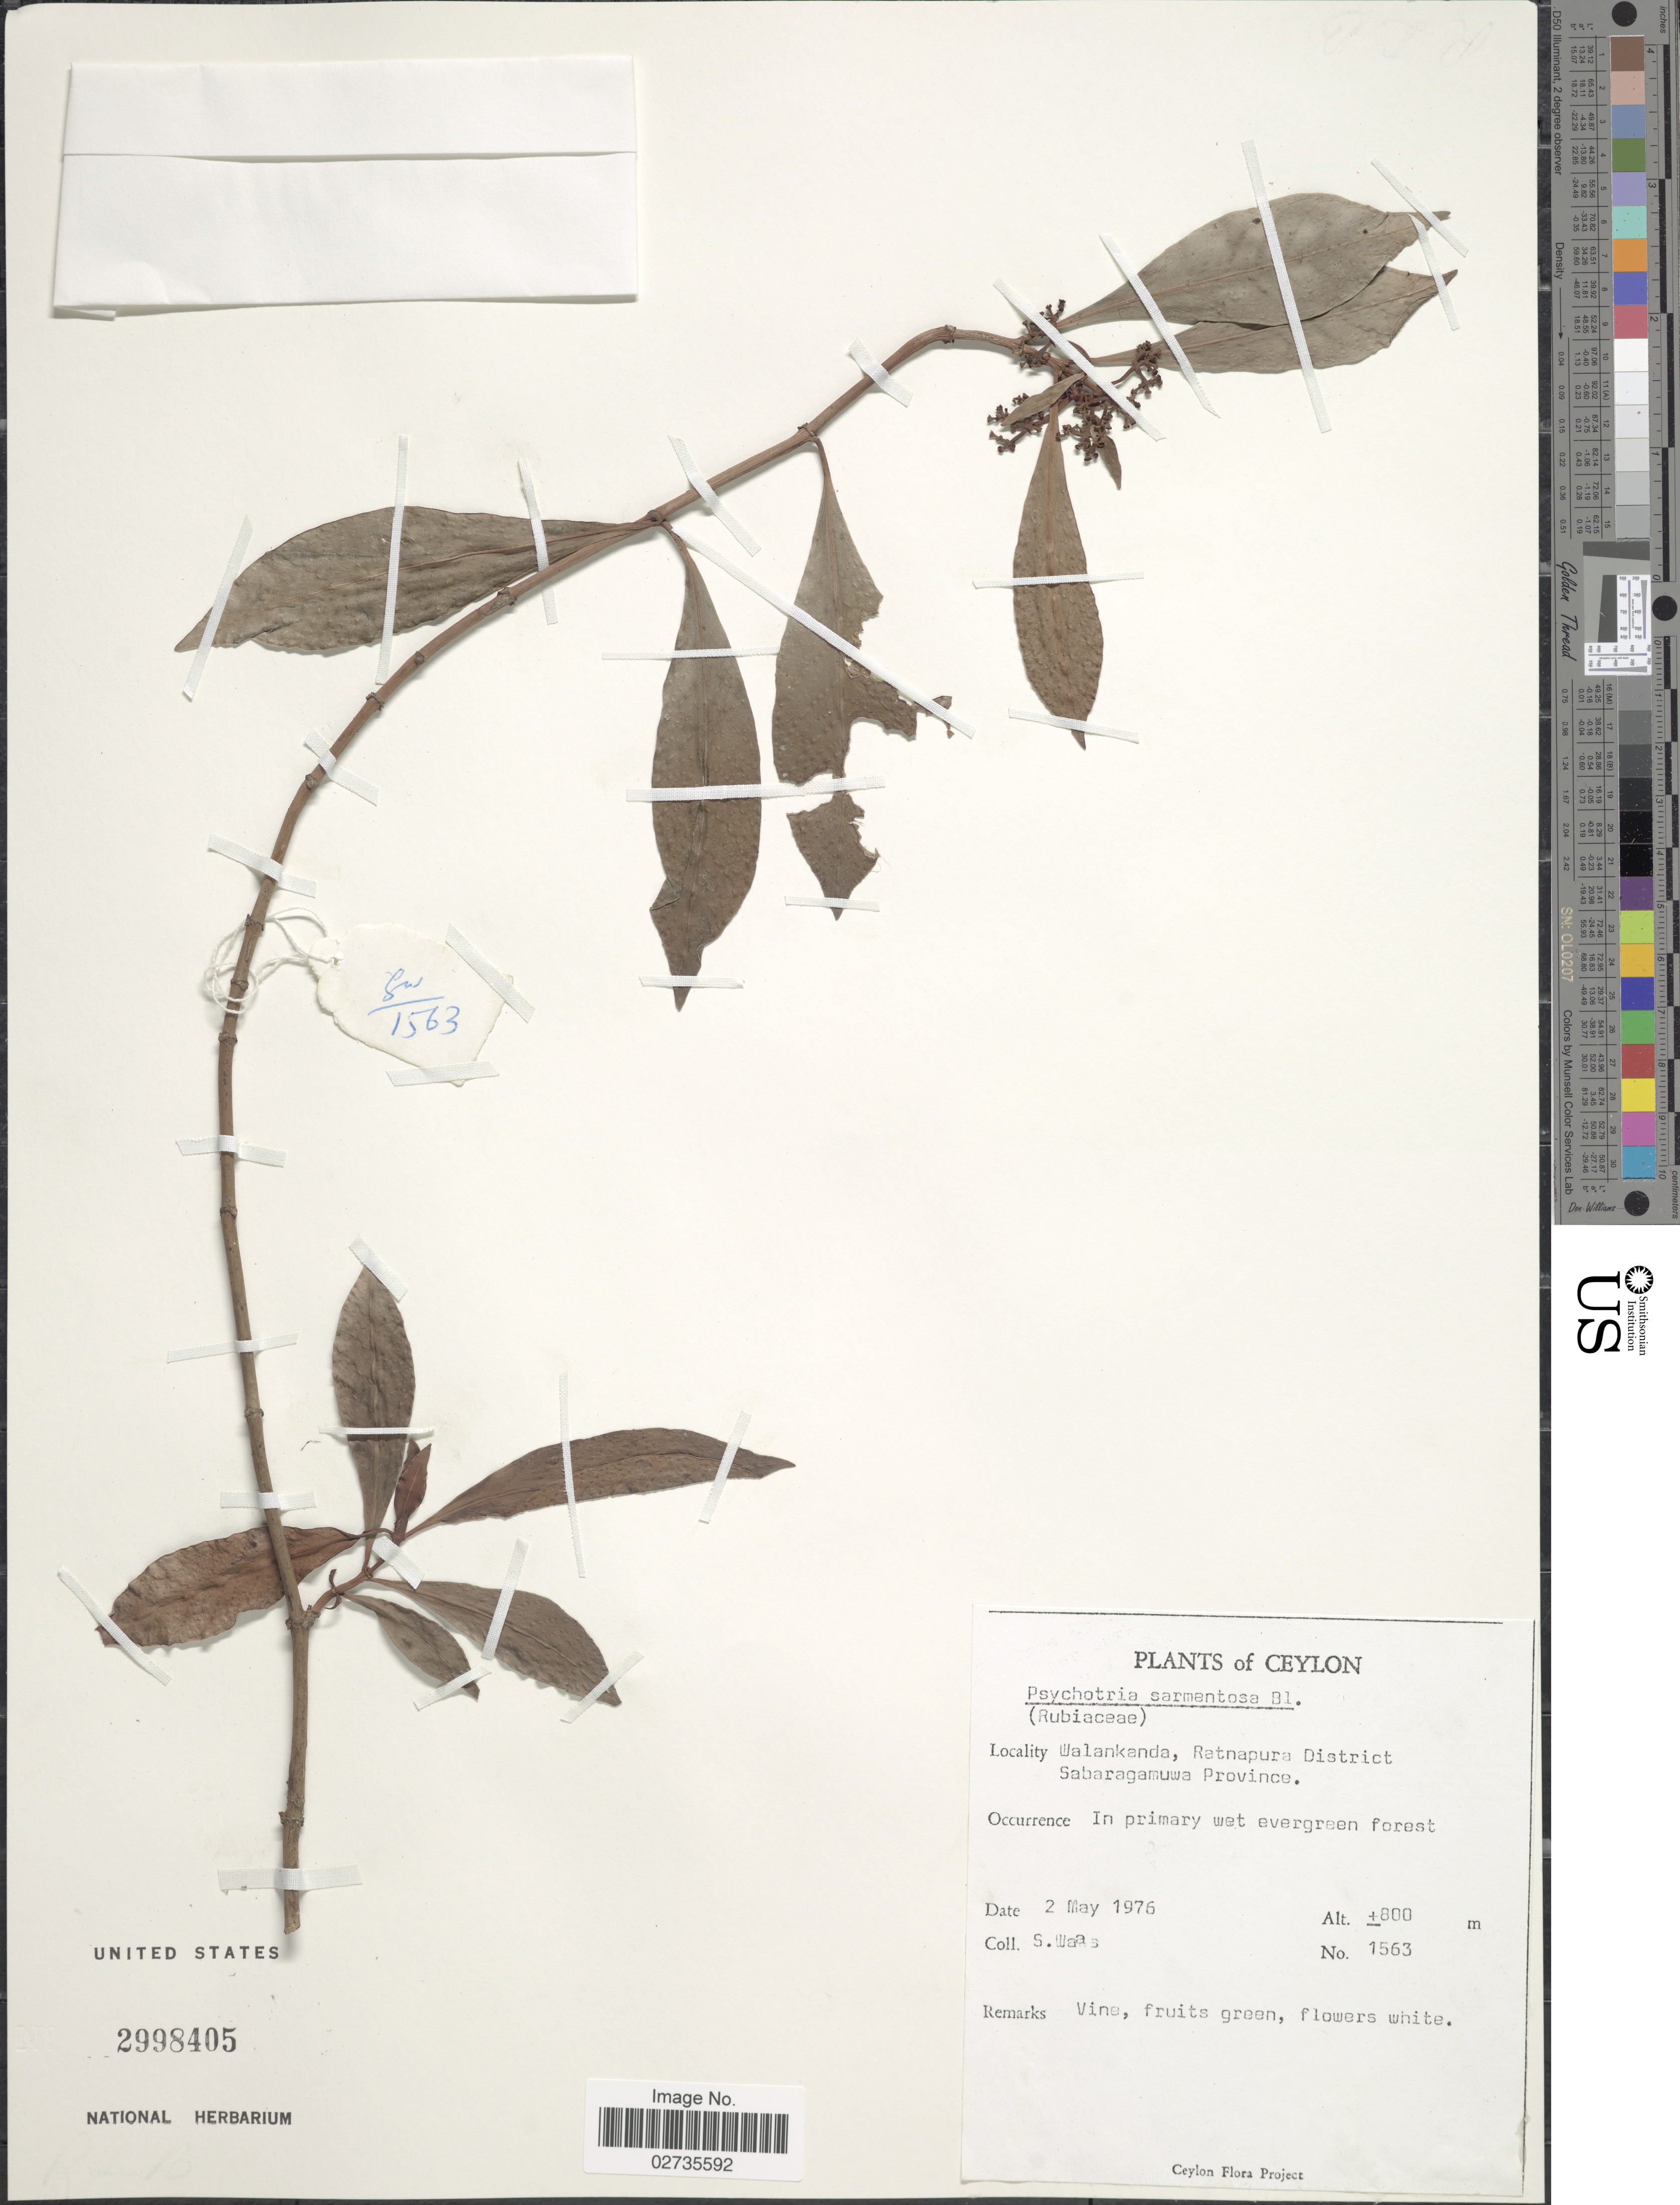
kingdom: Plantae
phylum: Tracheophyta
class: Magnoliopsida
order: Gentianales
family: Rubiaceae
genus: Psychotria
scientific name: Psychotria sarmentosa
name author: Blume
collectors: S. Waas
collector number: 1563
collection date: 1976-05-02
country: Sri Lanka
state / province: Sabaragamuwa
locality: Ceylon, Walakanda, Ratnapura District, In primary wet evergreen forest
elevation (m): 800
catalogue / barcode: US 2998405